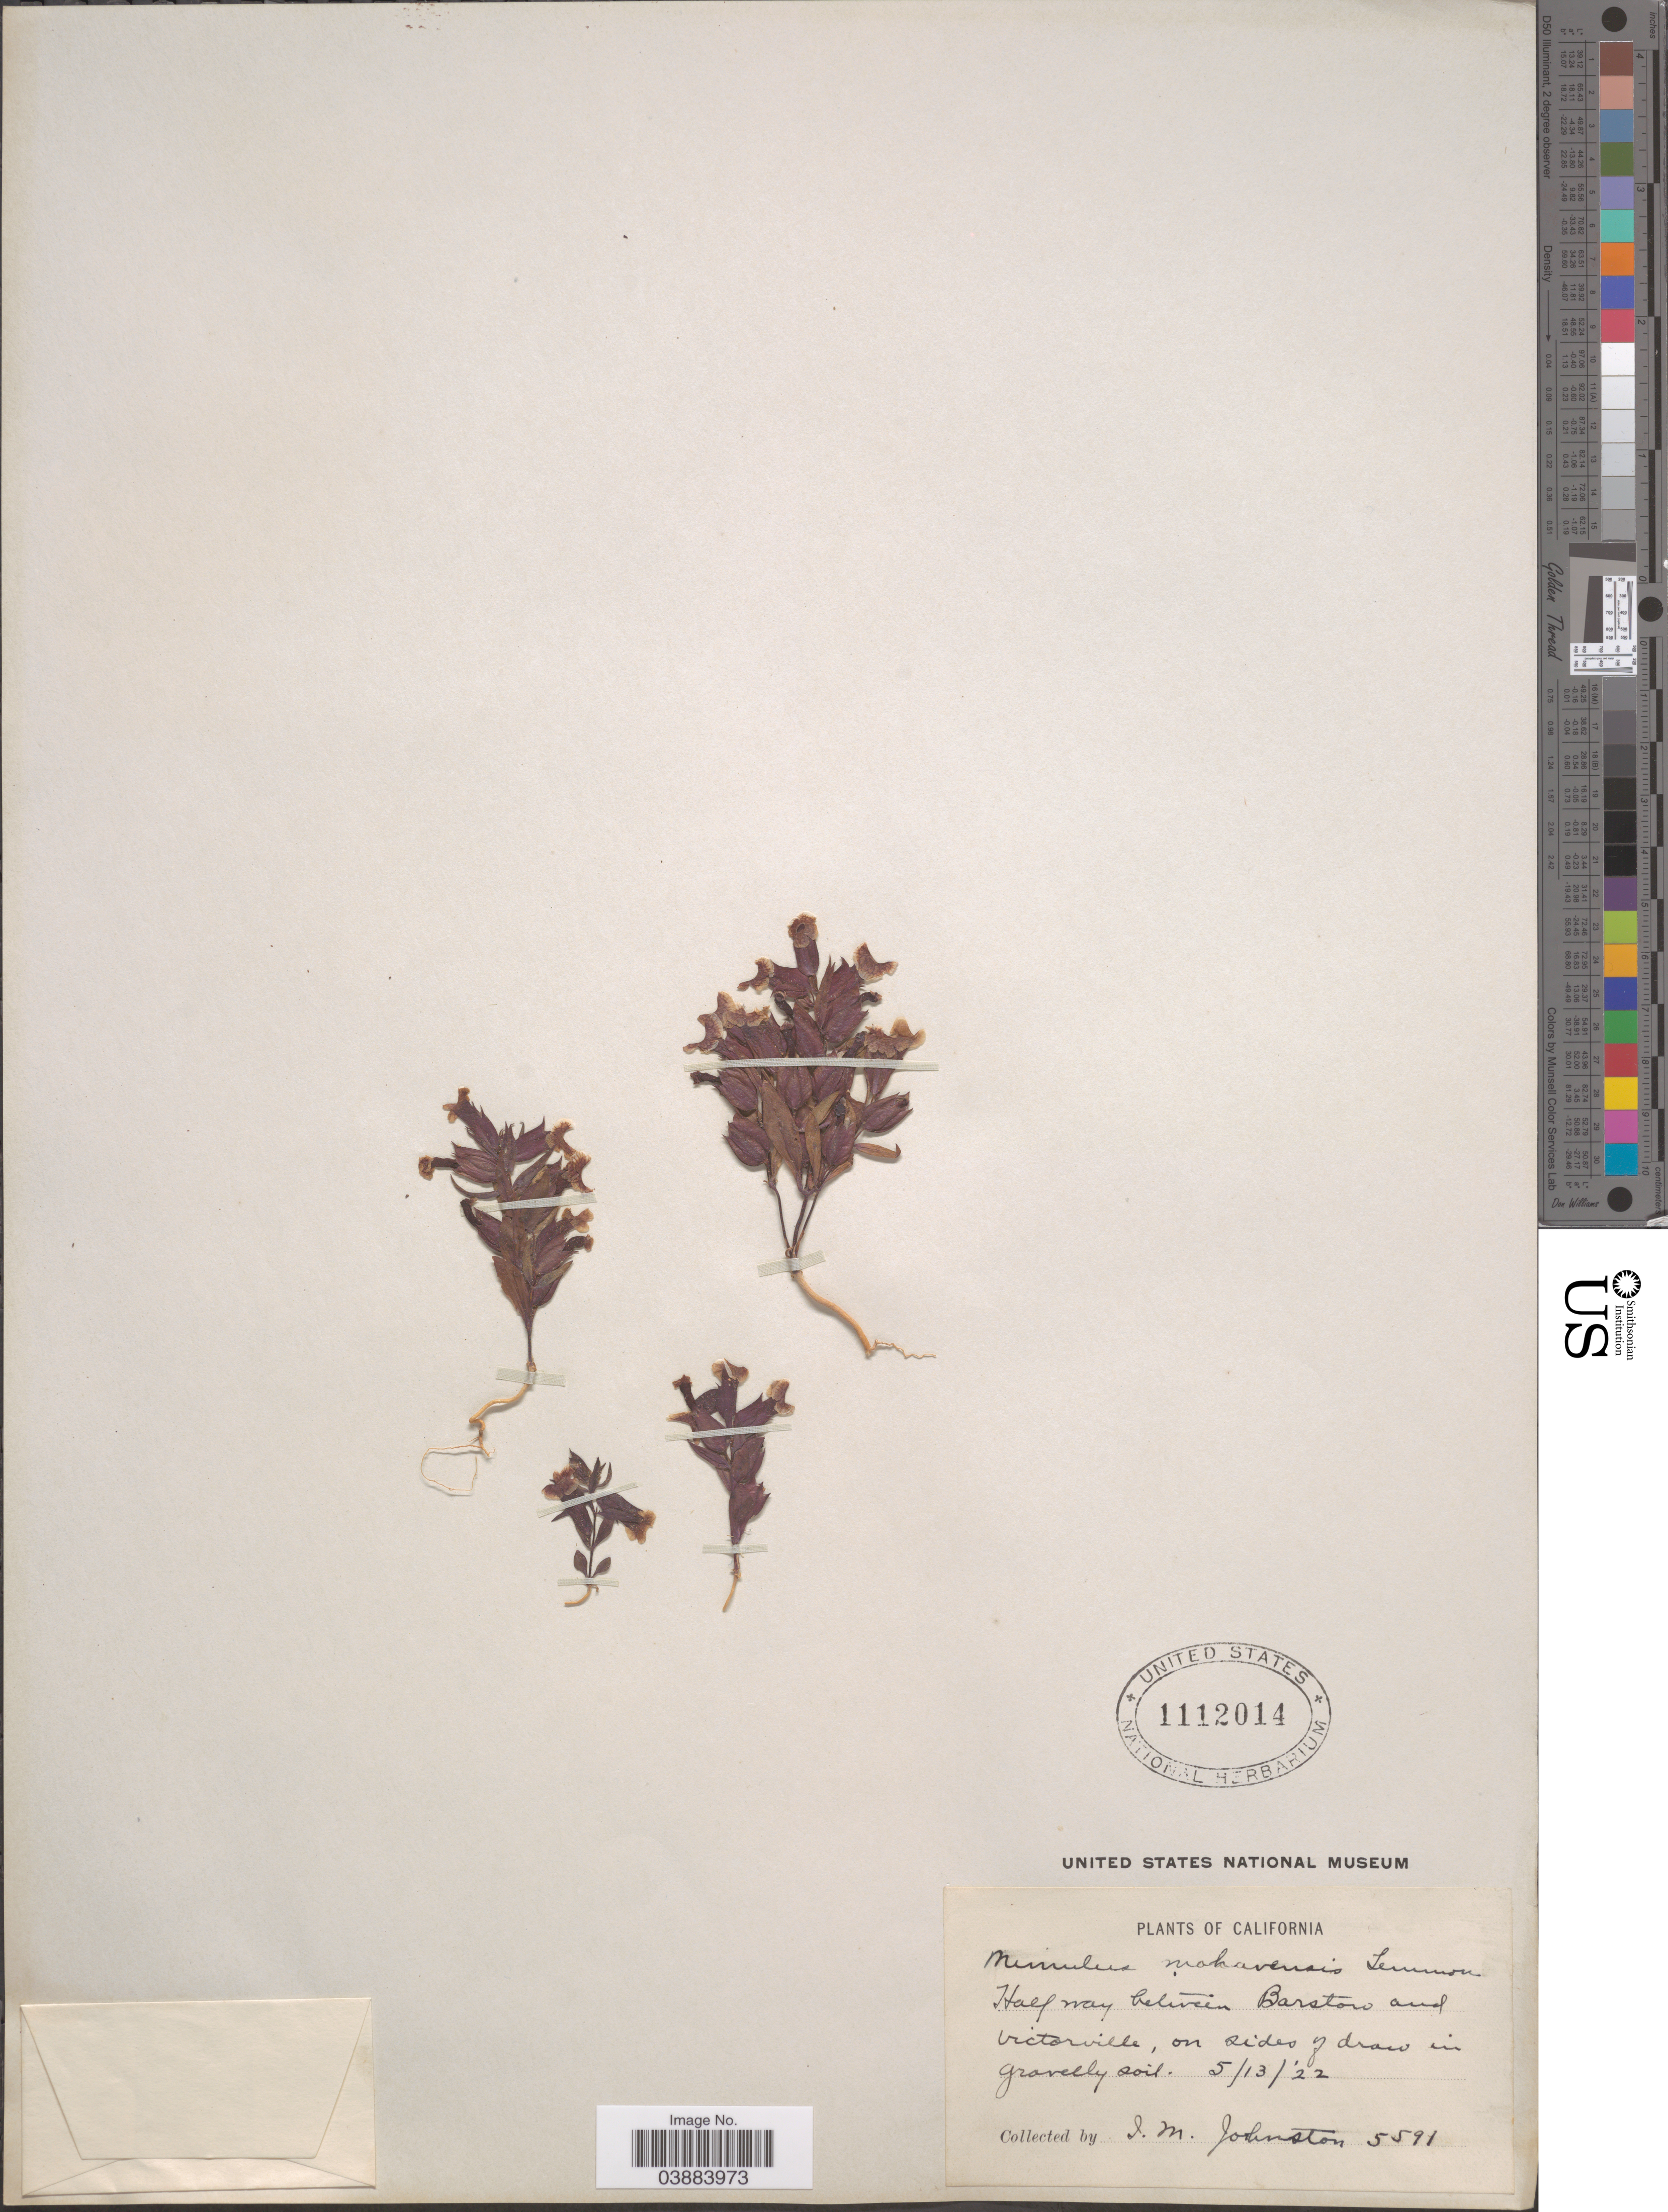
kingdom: Plantae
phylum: Tracheophyta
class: Magnoliopsida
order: Lamiales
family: Phrymaceae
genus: Eunanus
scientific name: Eunanus mohavensis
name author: Greene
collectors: J. Johnston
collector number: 5591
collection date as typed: Transcribed d/m/y: 12/5/22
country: United States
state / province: California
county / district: San Barnadino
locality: Halfway between Barstoro and Victorville.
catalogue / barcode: US 1112014